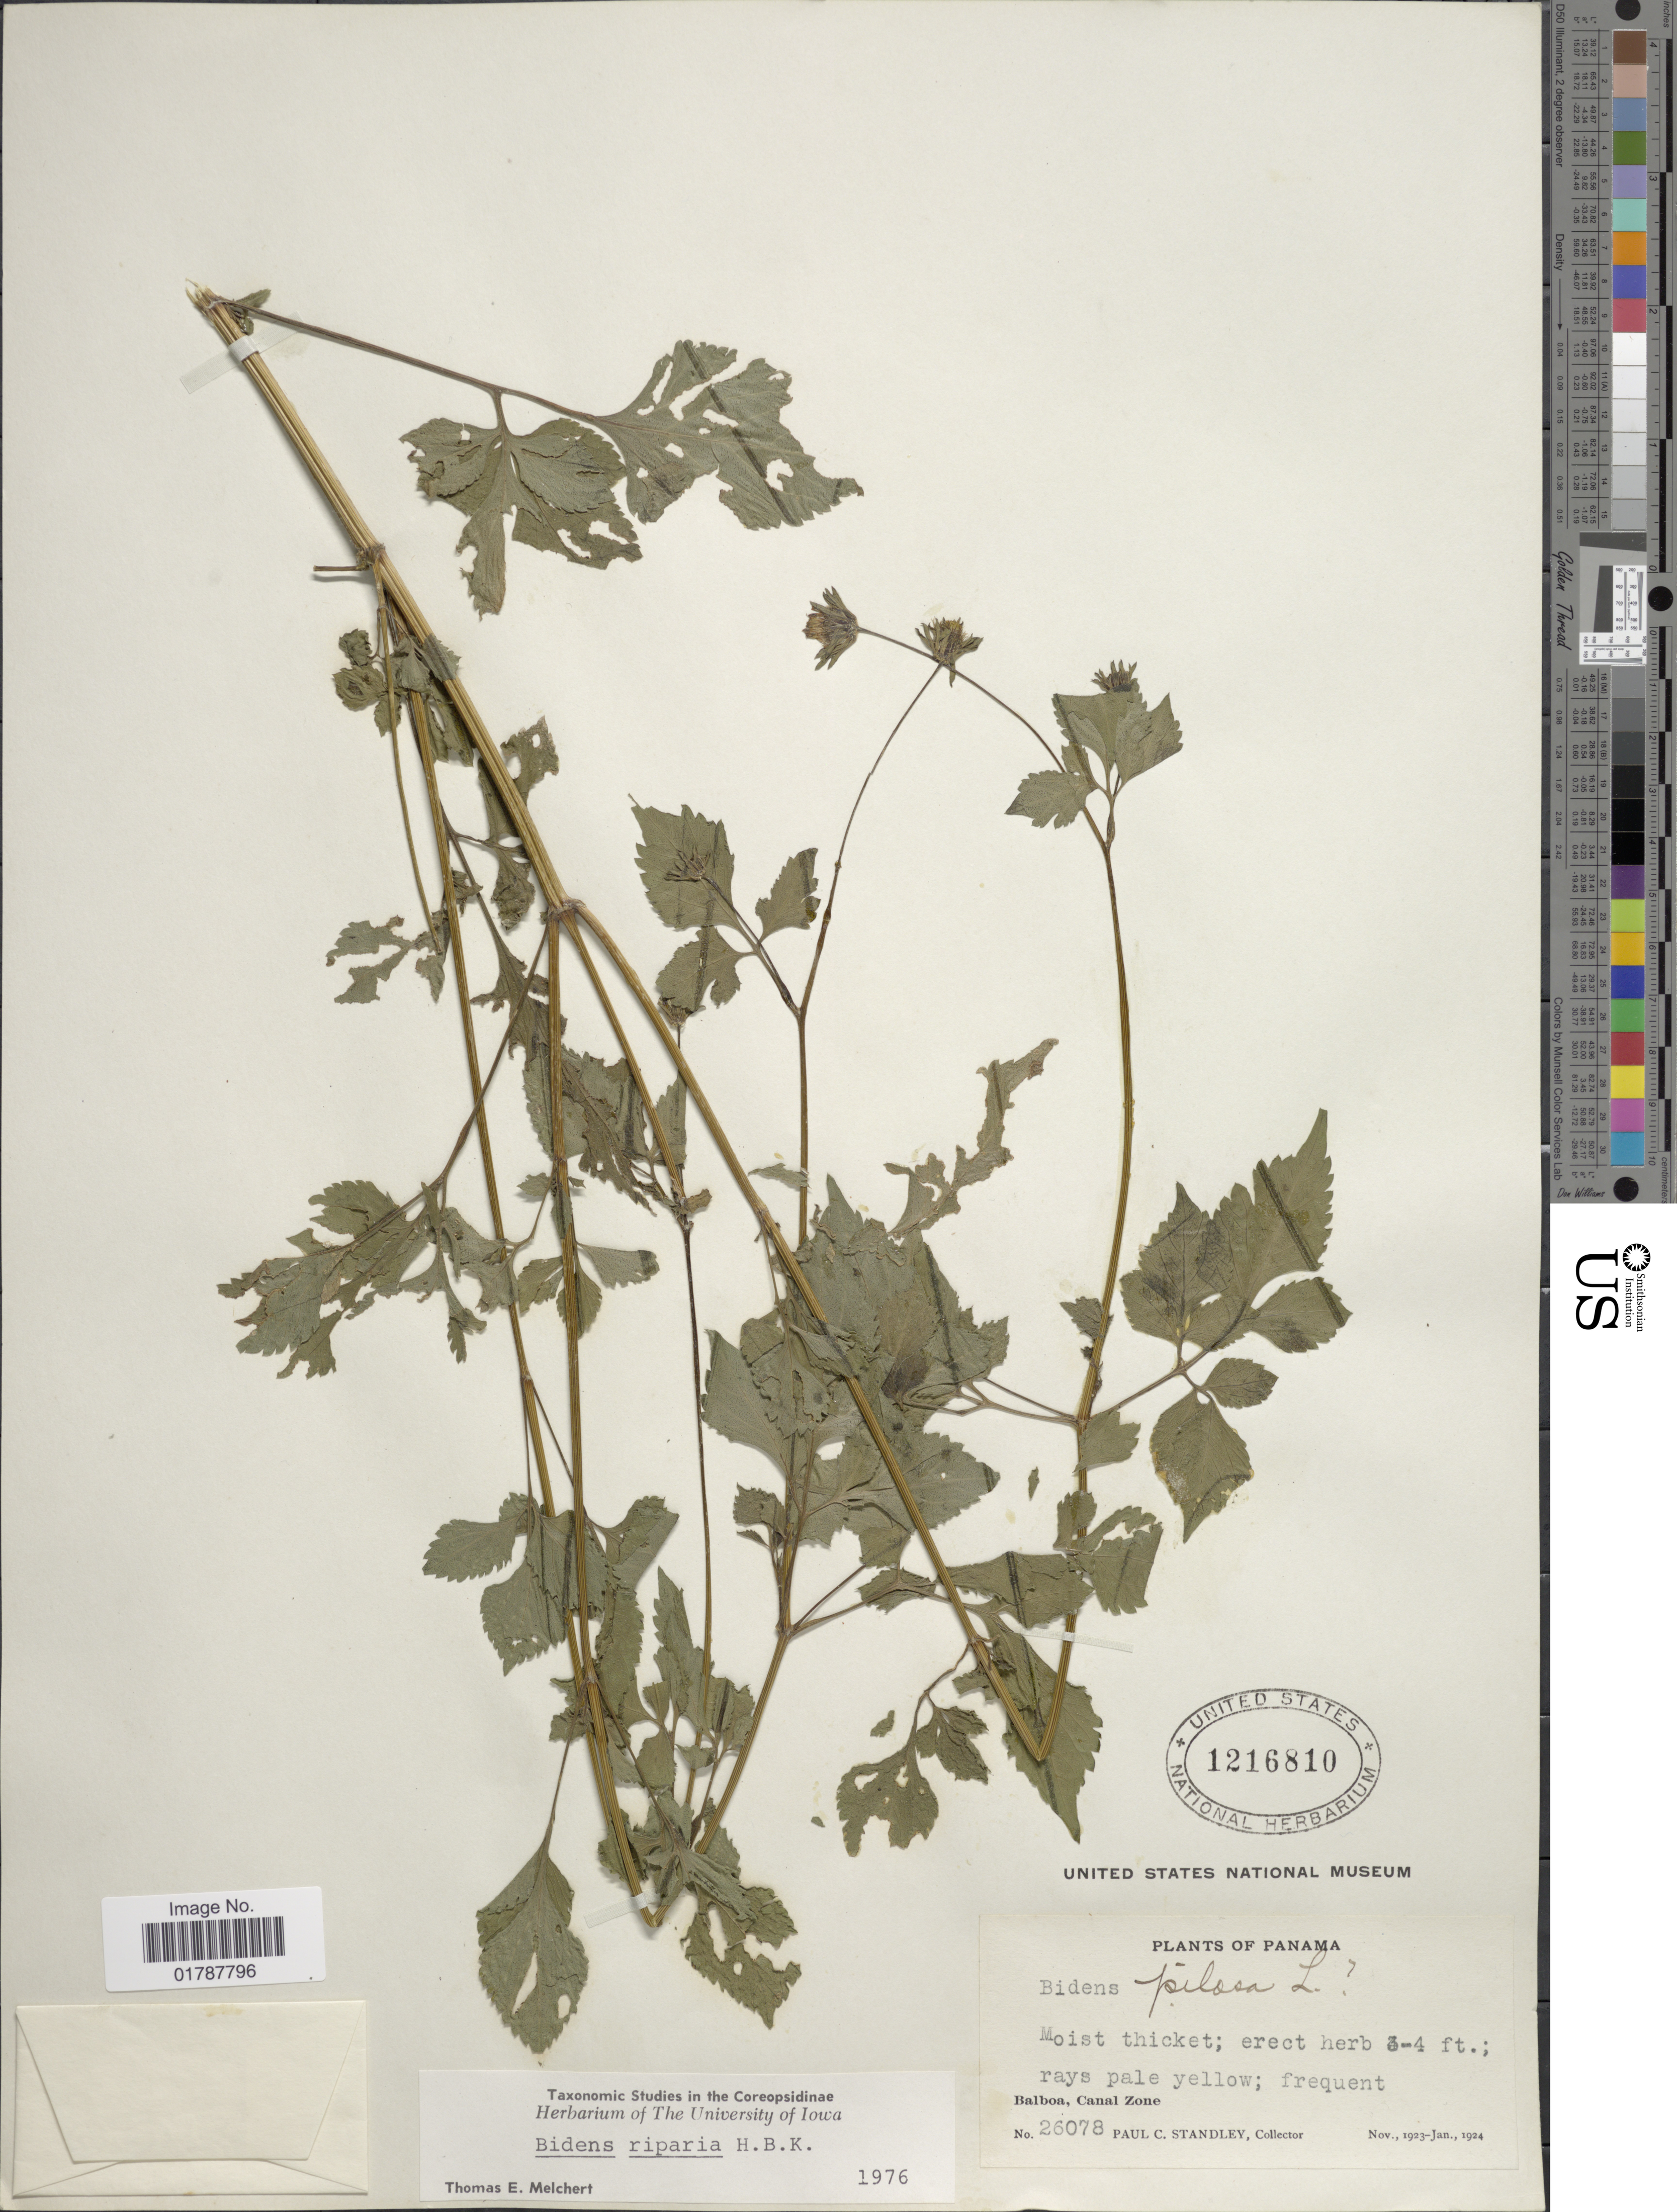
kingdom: Plantae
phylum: Tracheophyta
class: Magnoliopsida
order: Asterales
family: Asteraceae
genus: Bidens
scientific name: Bidens riparia var. refracta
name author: (Brandegee) O.E. Schulz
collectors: P. C. Standley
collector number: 26078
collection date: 1923-11/1924-01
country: Panama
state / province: Colón / Panamá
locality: Balboa, Canal Zone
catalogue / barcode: US 1216810